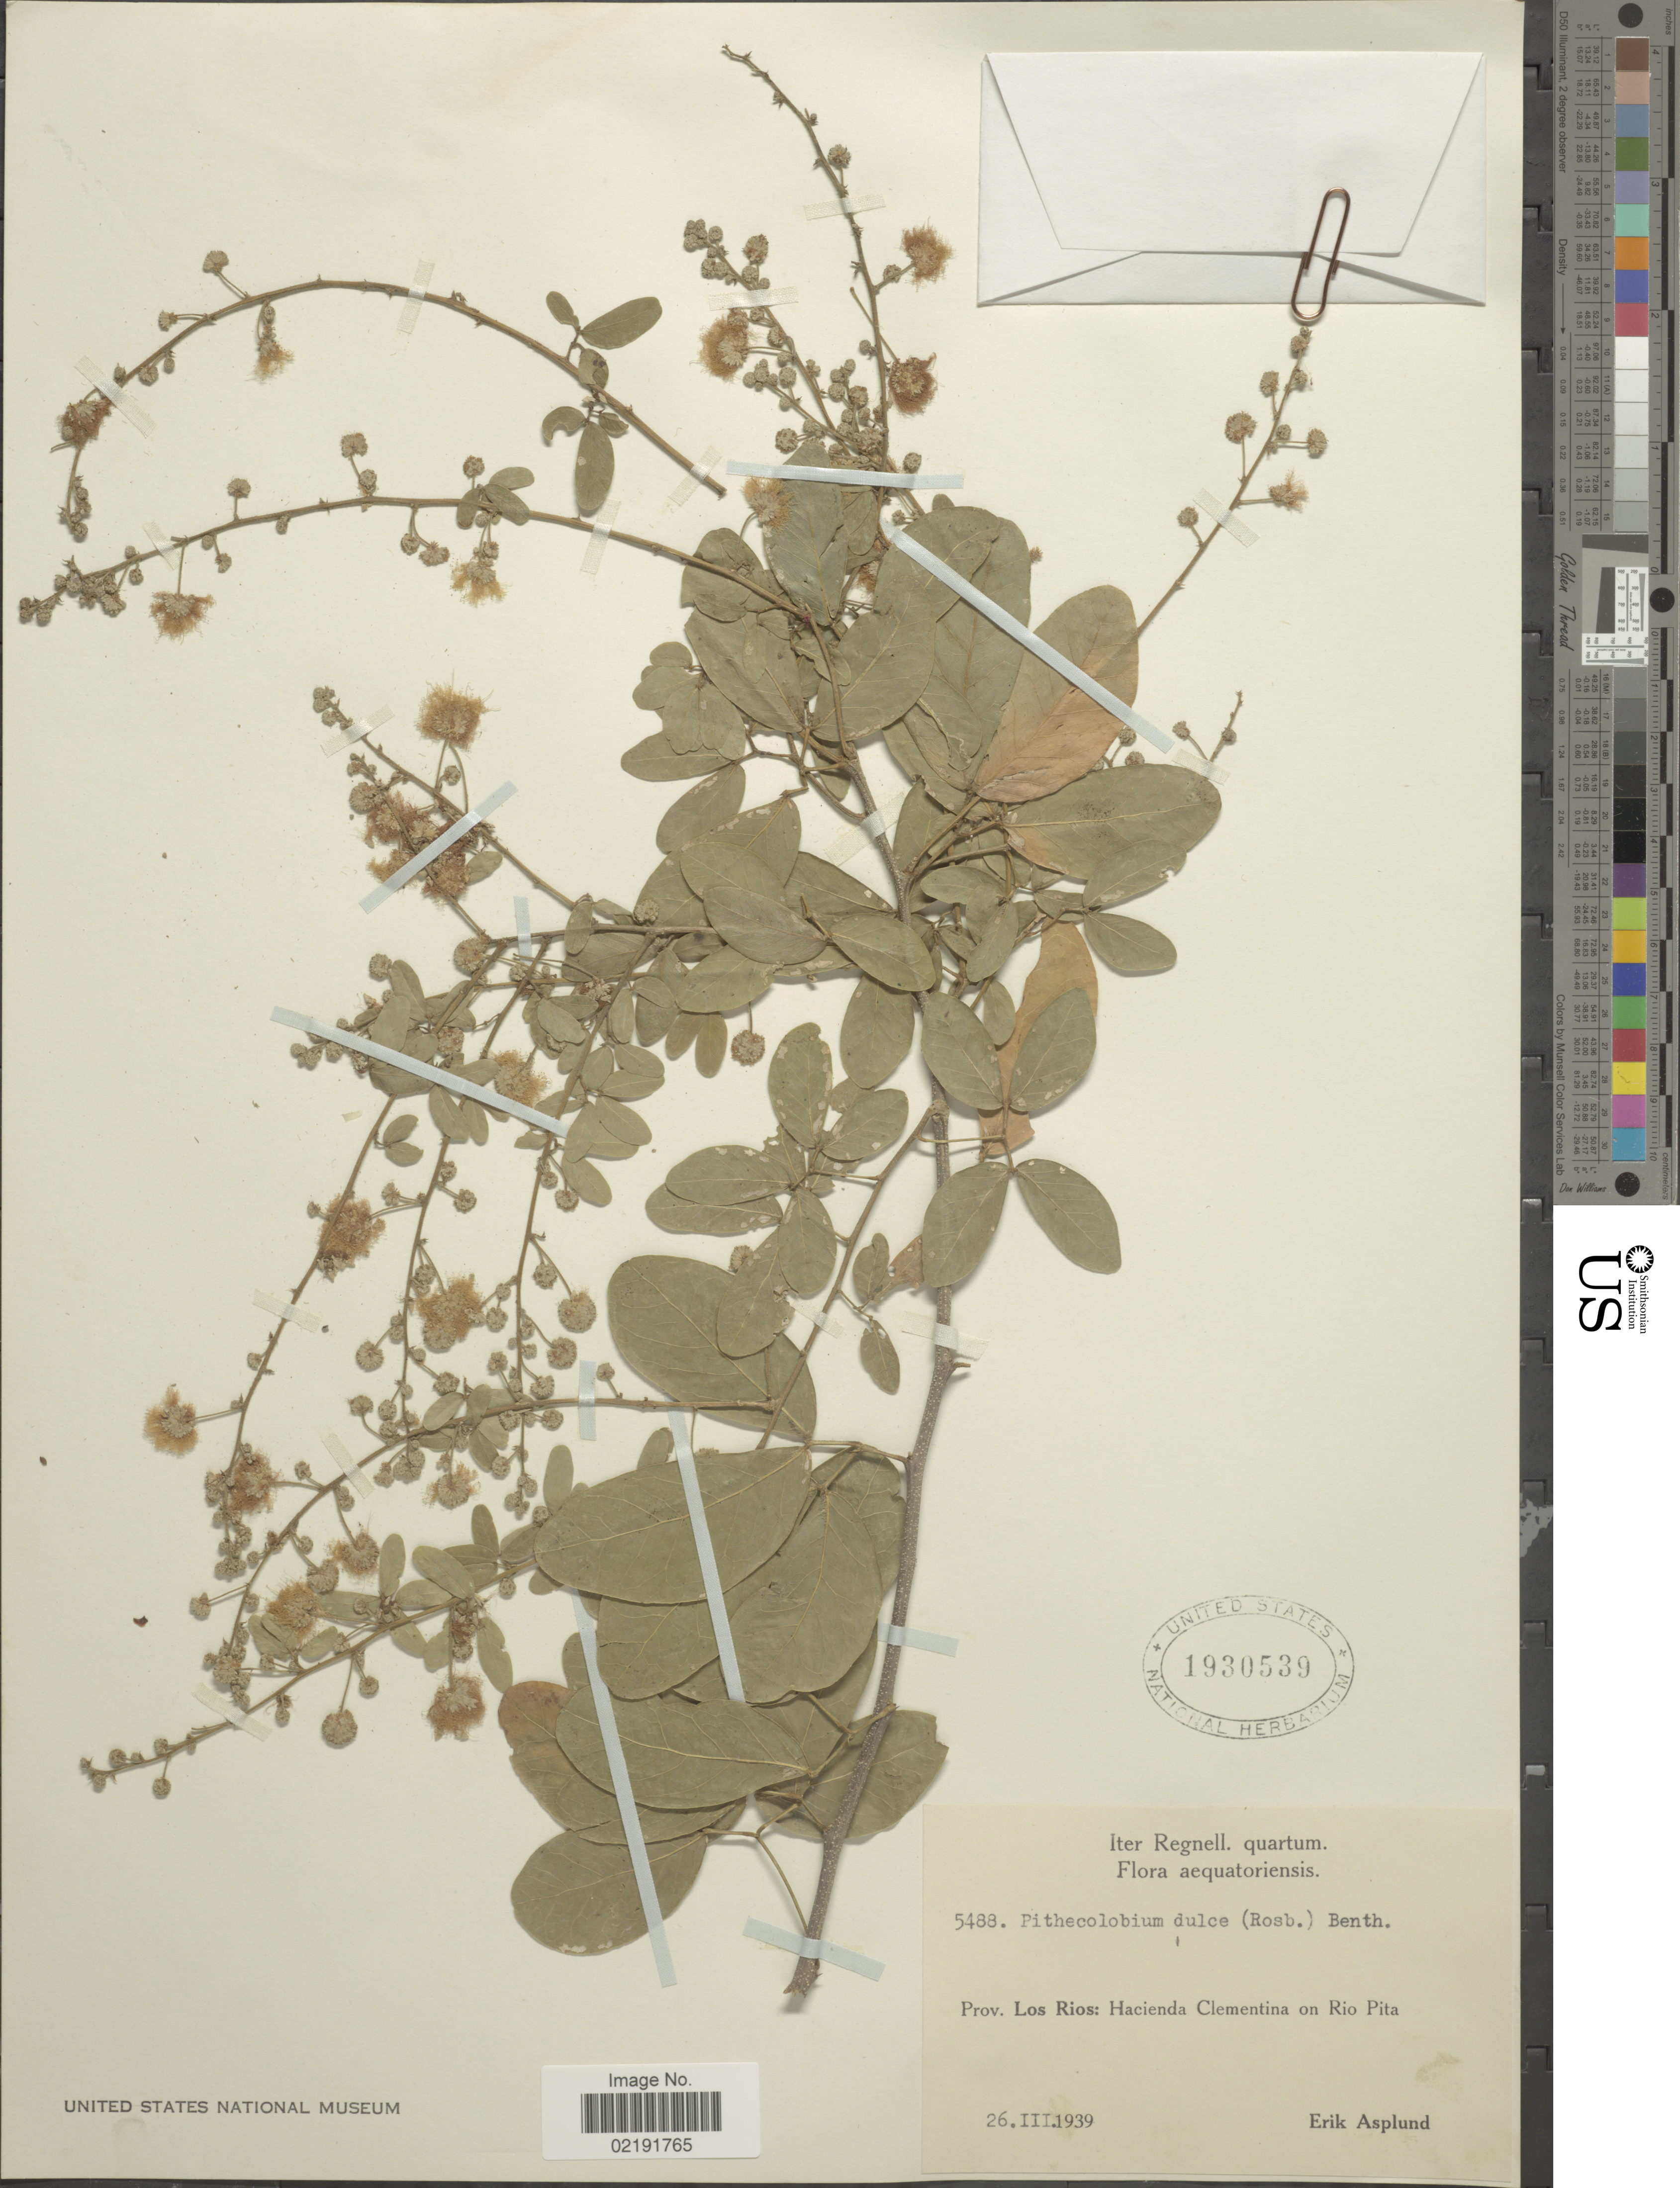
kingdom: Plantae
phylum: Tracheophyta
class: Magnoliopsida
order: Fabales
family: Fabaceae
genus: Pithecellobium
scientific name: Pithecellobium dulce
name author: (Roxb.) Benth.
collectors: E. Asplund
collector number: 5488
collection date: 1939-03-26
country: Ecuador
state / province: Los Ríos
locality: Prov. Los Rios: Hacienda Clementina on Rio Pita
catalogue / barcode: US 1930539